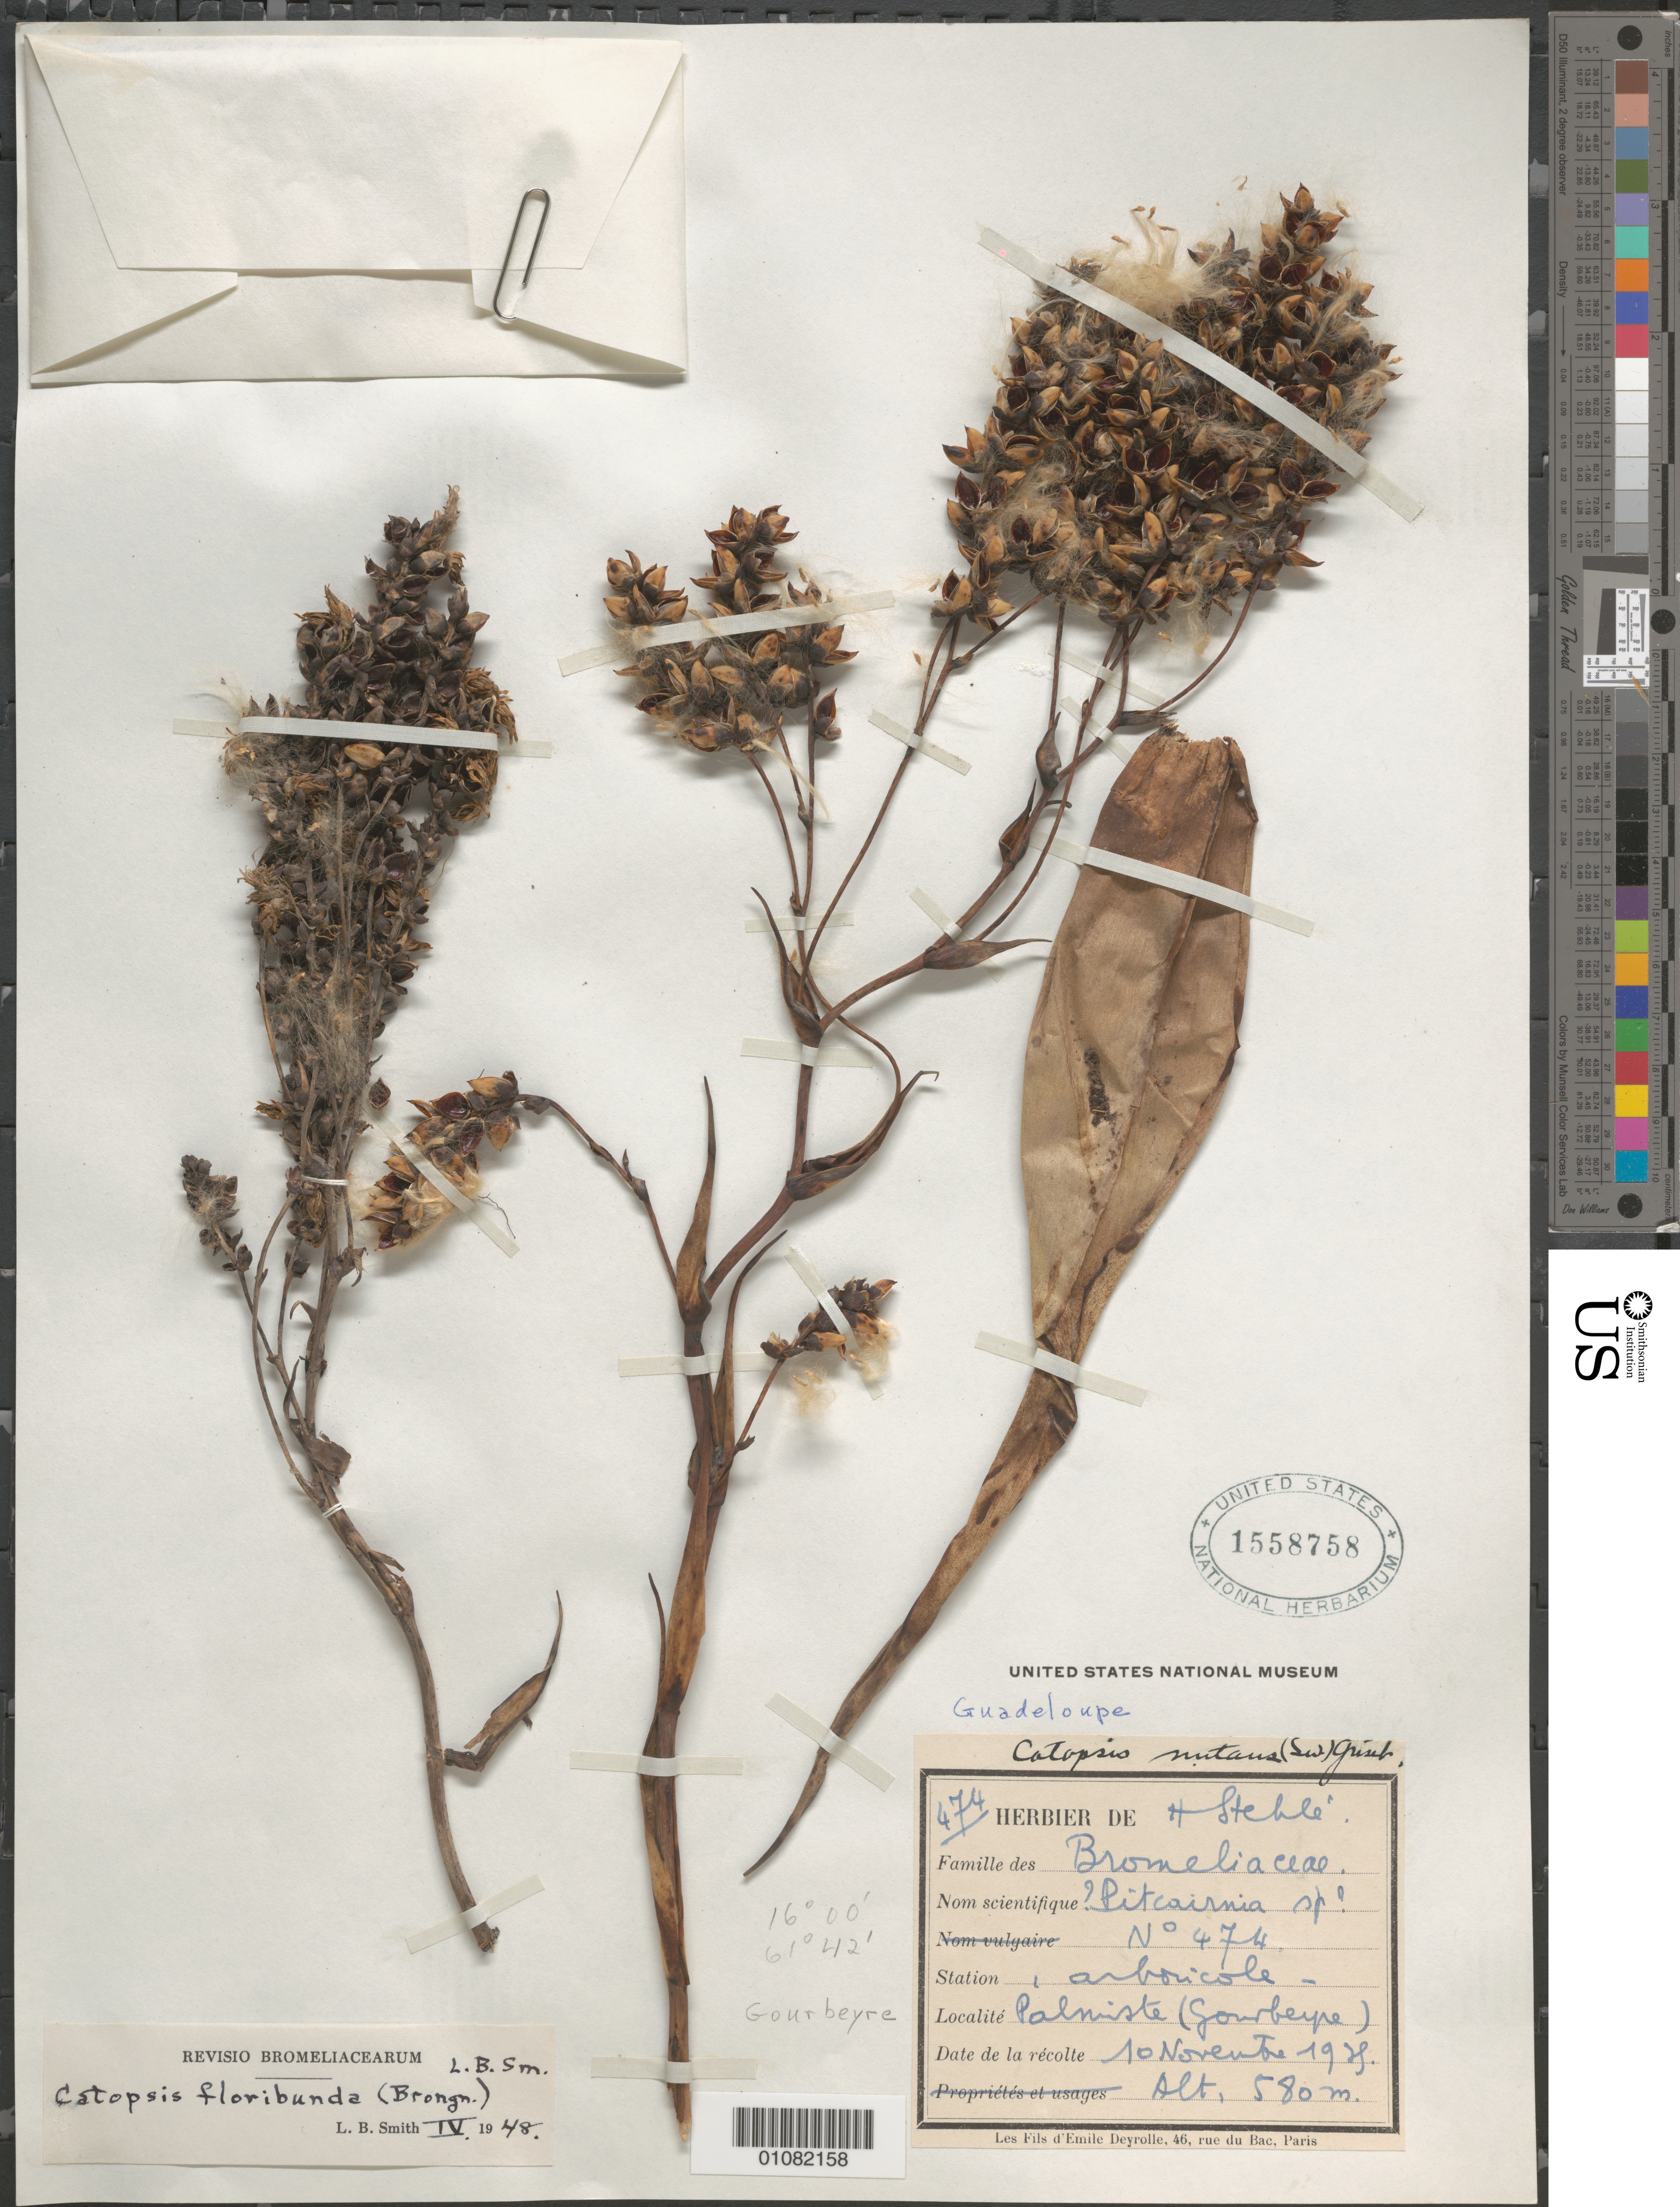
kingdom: Plantae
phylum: Tracheophyta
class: Liliopsida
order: Poales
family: Bromeliaceae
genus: Catopsis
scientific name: Catopsis floribunda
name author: L.B. Sm.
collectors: H. Stehlé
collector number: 474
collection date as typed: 10 Nov 1938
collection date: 1938-11-10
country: Guadeloupe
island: Basse Terre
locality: Palmiste (Gourbeyre)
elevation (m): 580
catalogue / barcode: US 1558758